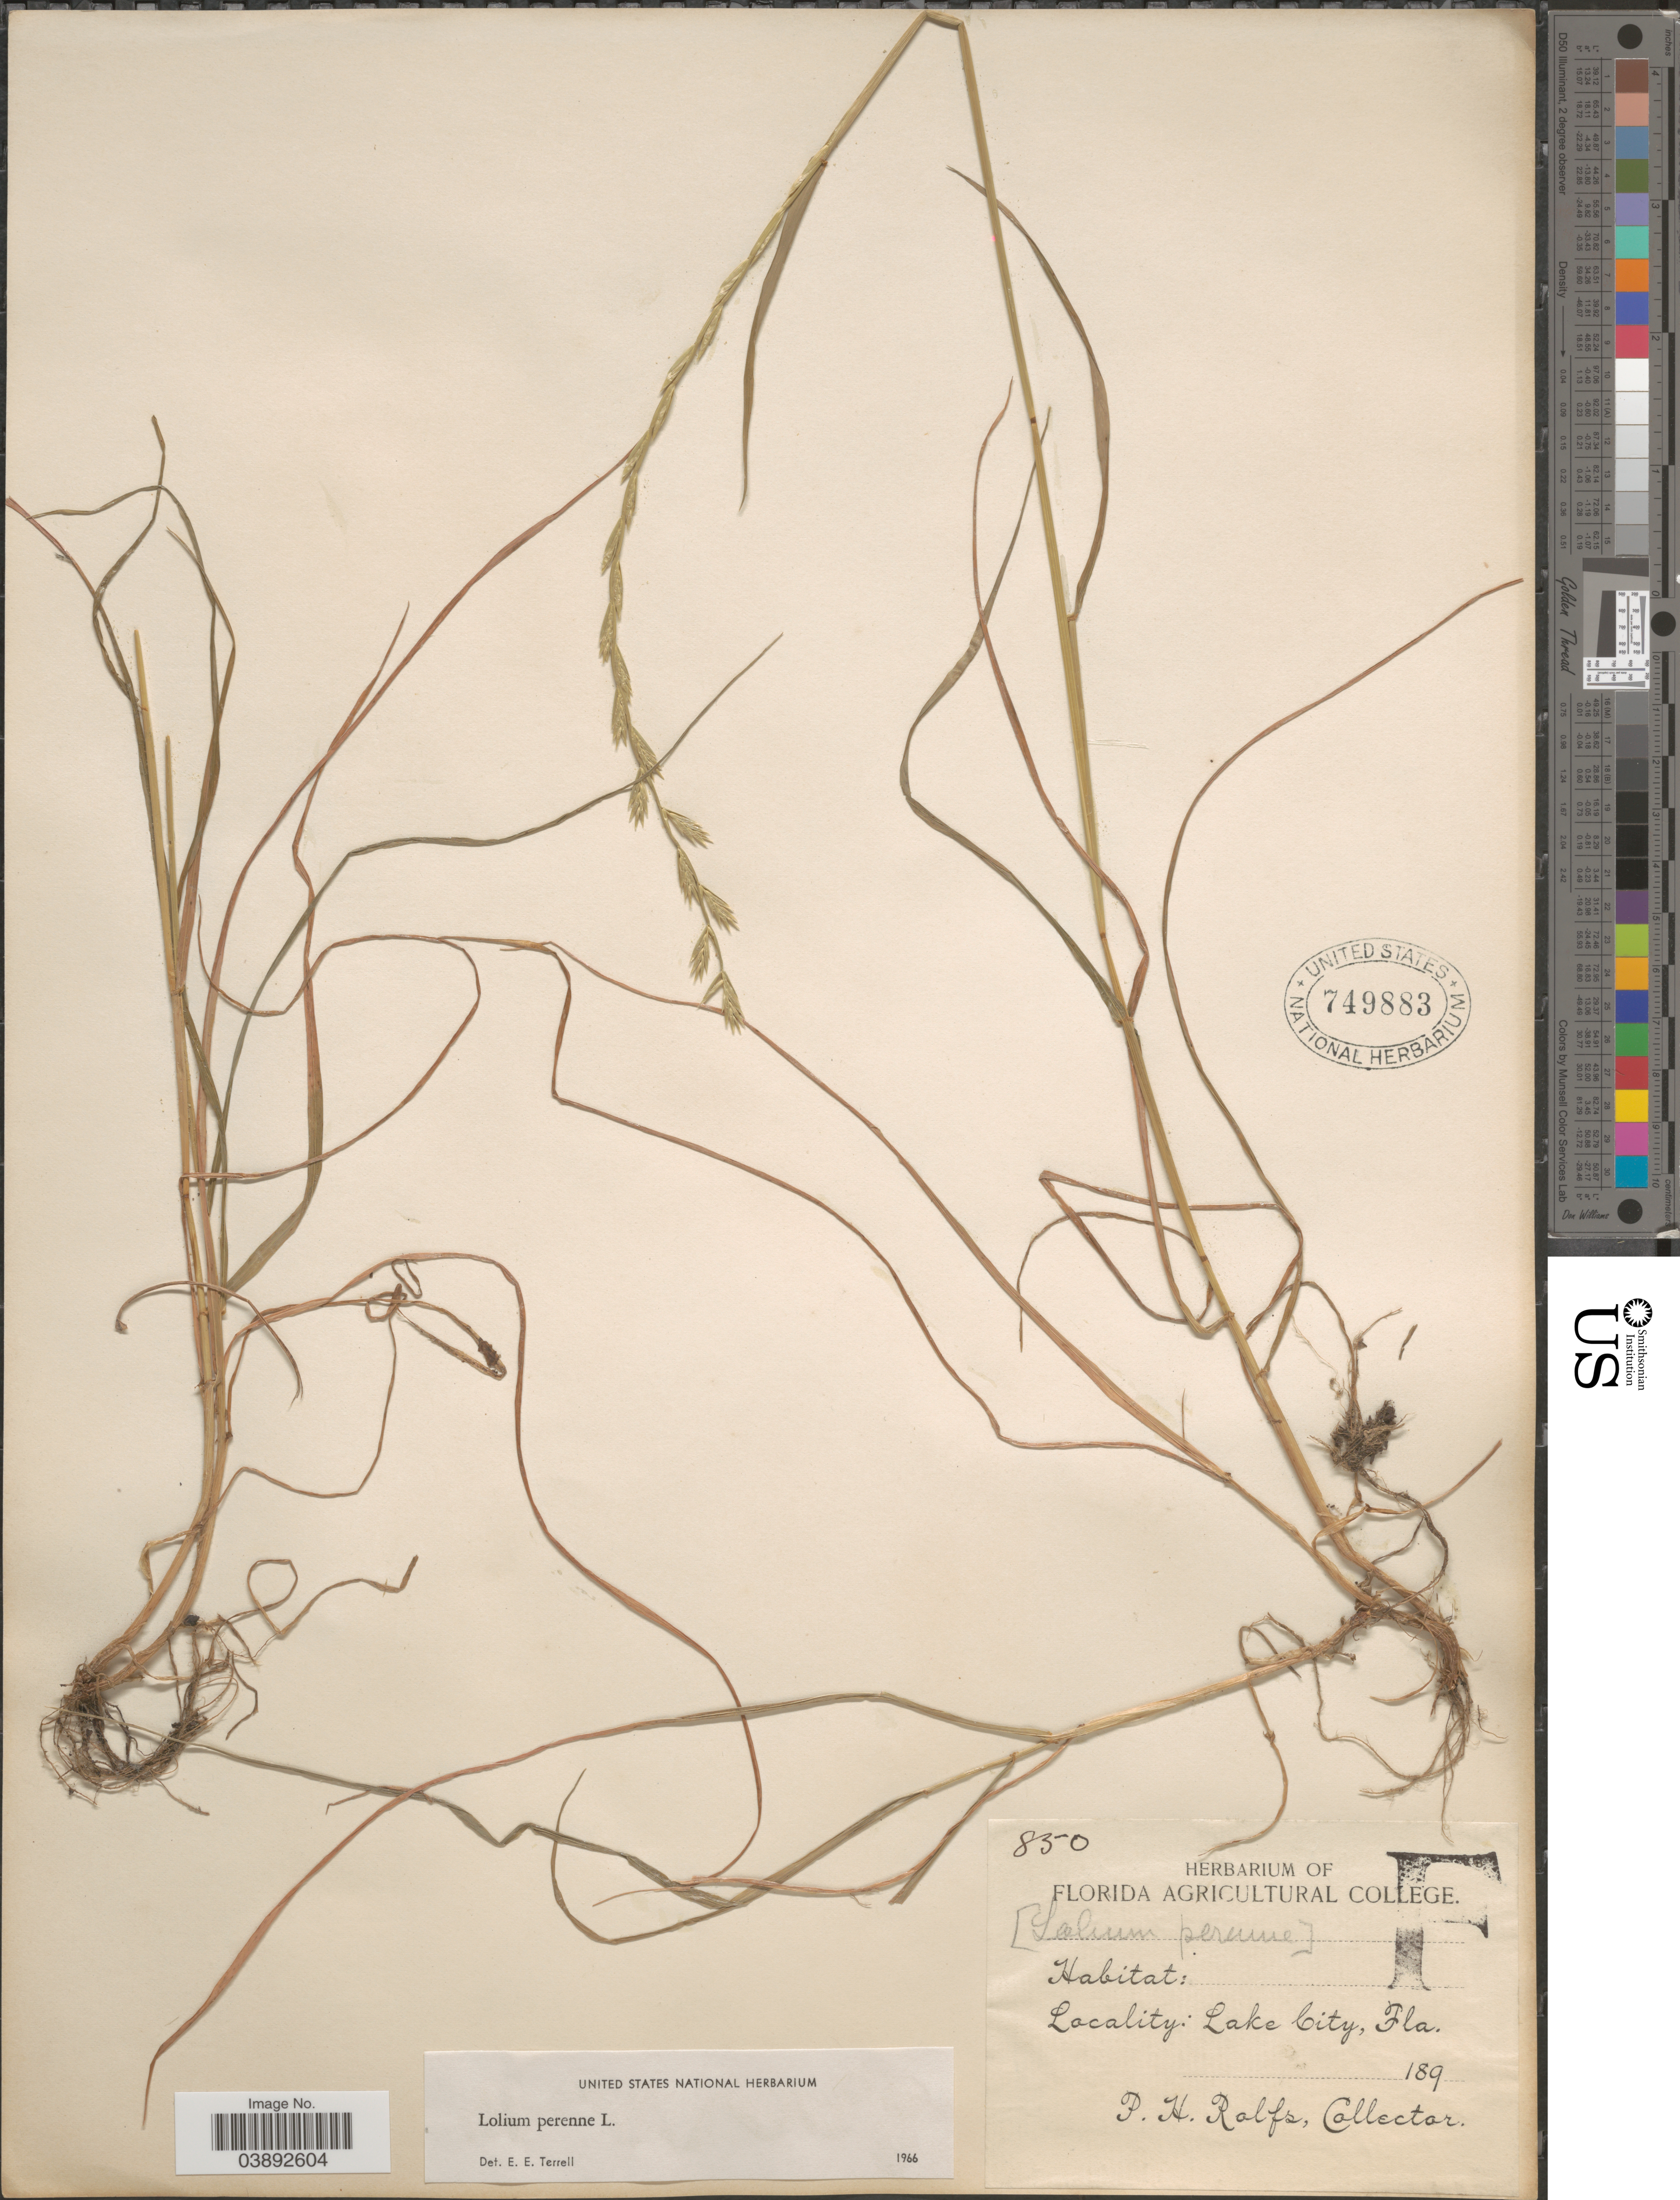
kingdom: Plantae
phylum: Tracheophyta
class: Liliopsida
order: Poales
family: Poaceae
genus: Lolium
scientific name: Lolium perenne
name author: L.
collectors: P. Ralfs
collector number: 850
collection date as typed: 189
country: United States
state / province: Florida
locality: Lake City.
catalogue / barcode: US 749883